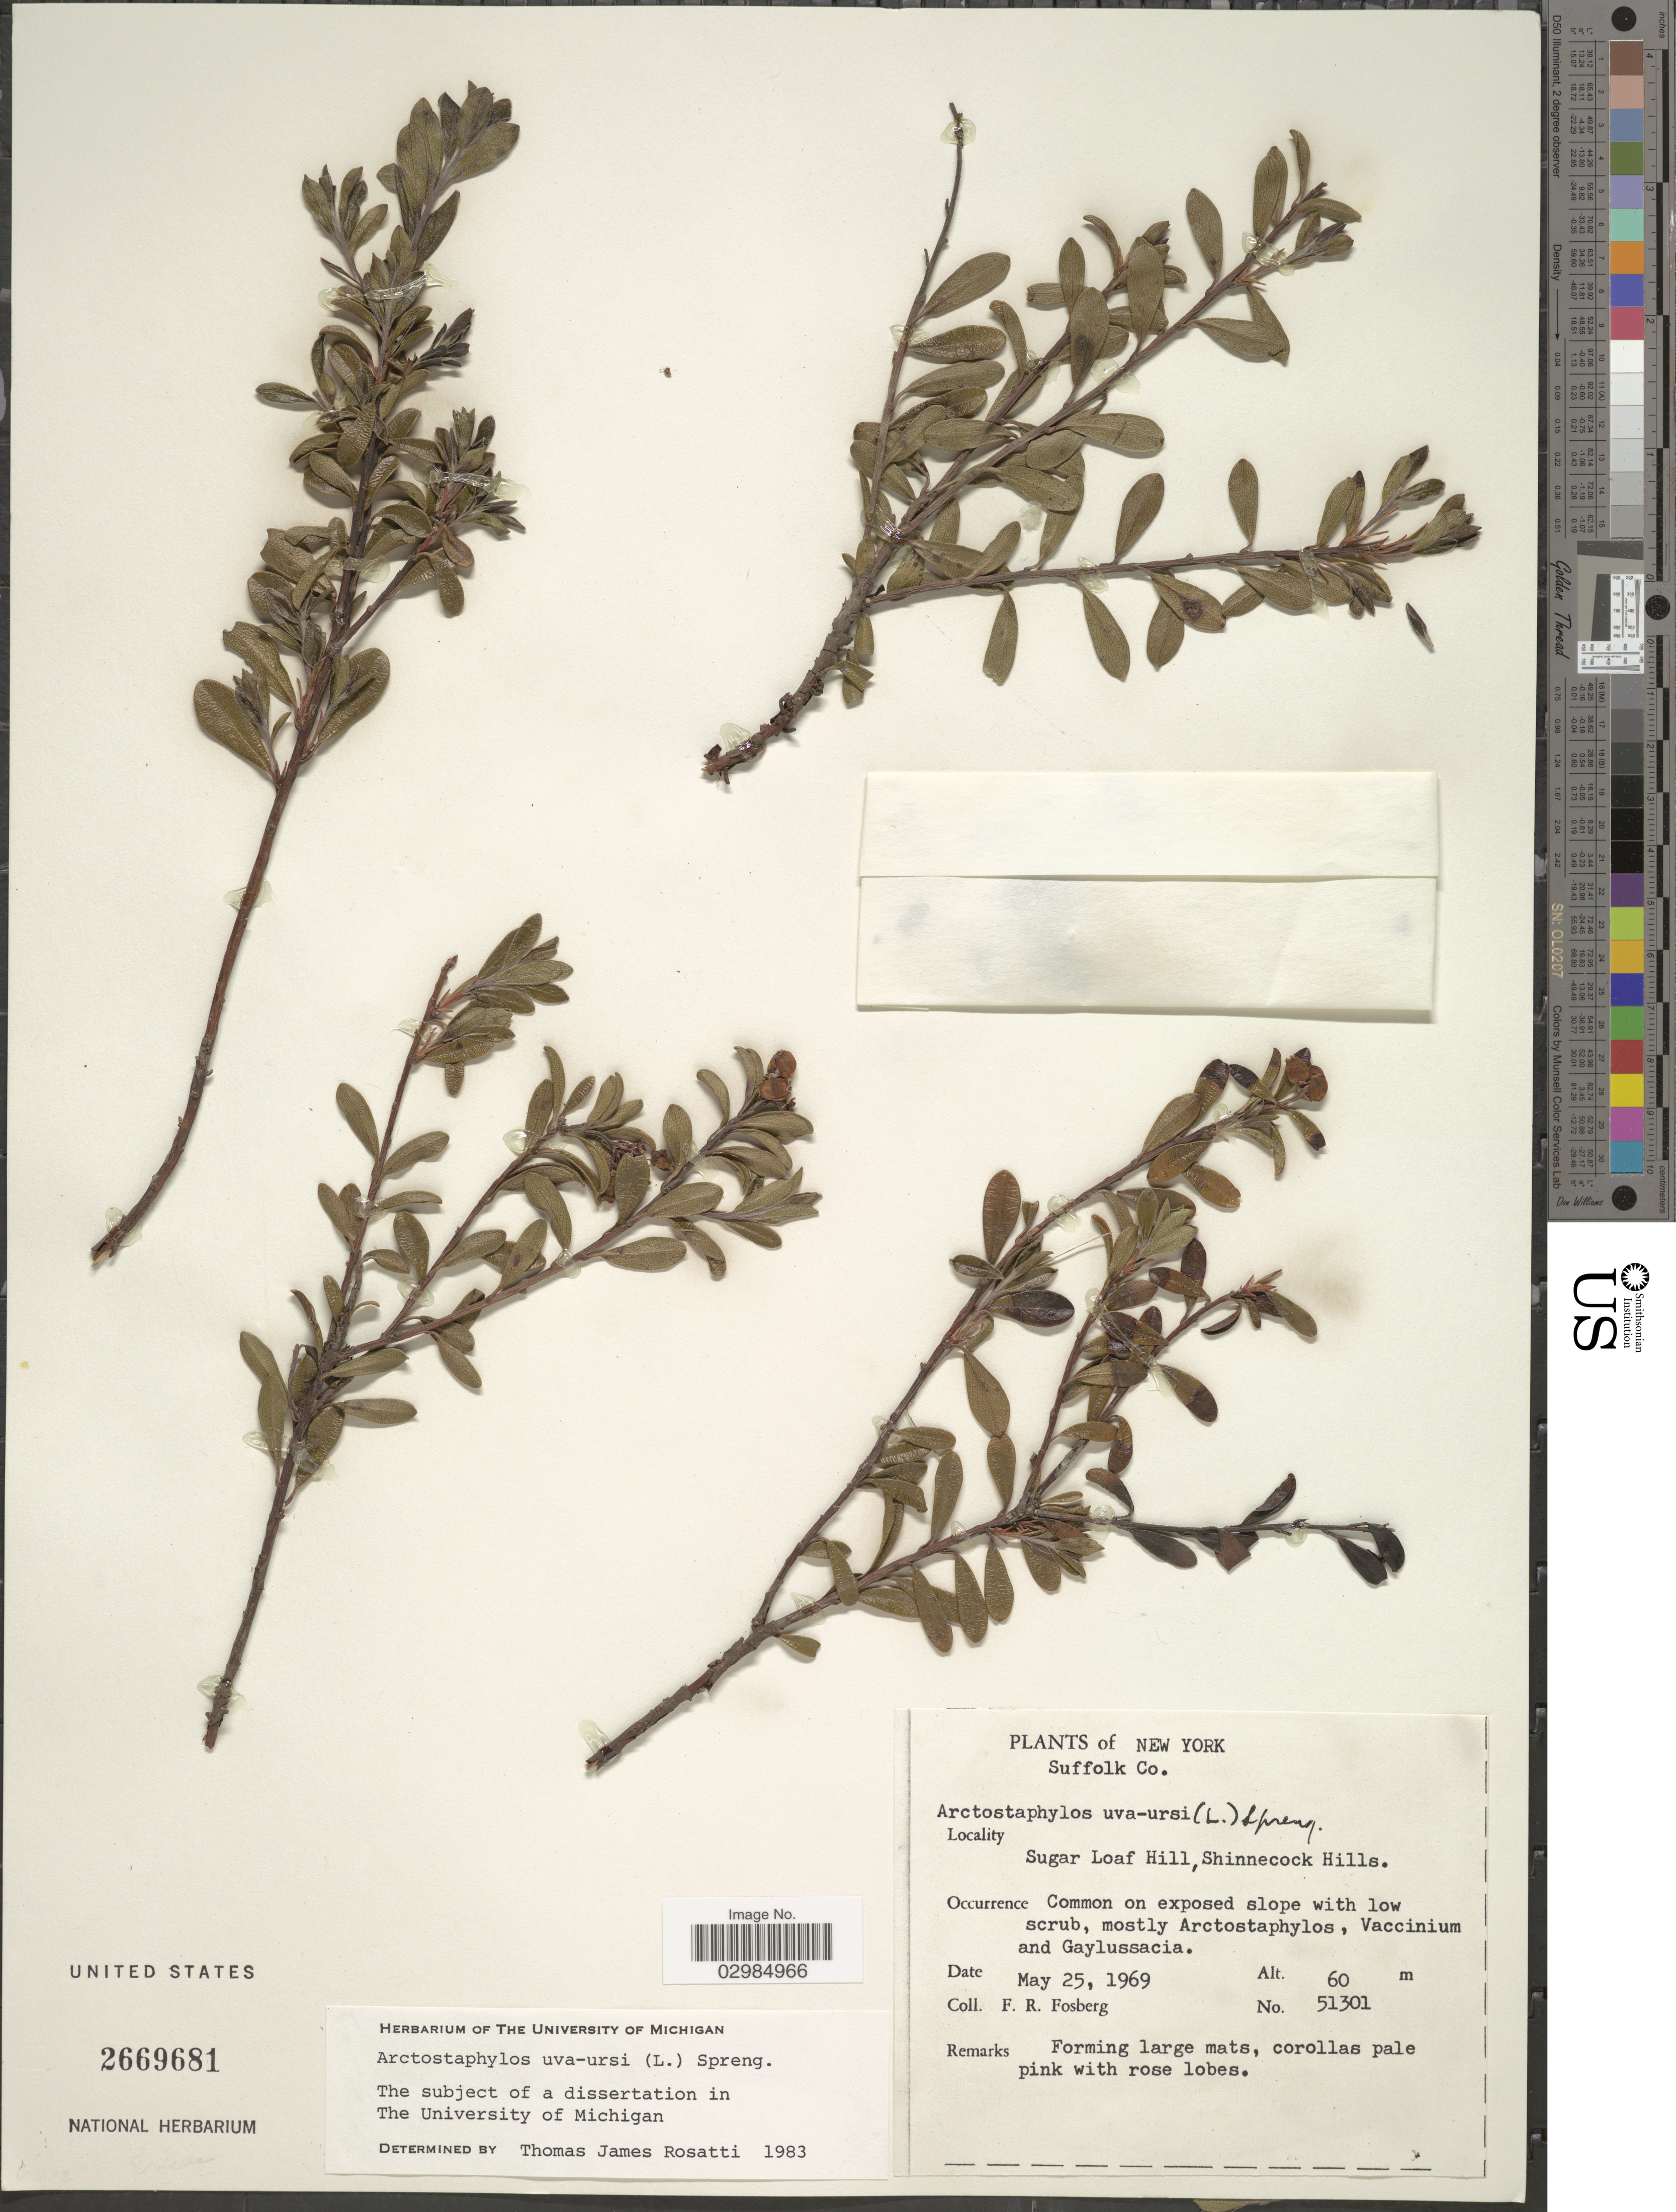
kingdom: Plantae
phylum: Tracheophyta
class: Magnoliopsida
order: Ericales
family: Ericaceae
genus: Arctostaphylos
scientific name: Arctostaphylos uva-ursi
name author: (L.) Spreng.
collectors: F. R. Fosberg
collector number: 51301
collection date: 1969-05-25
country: United States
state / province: New York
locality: Suffolk Co. Sugar Loaf Hill, Shinnecock Hills.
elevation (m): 60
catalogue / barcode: US 2669681